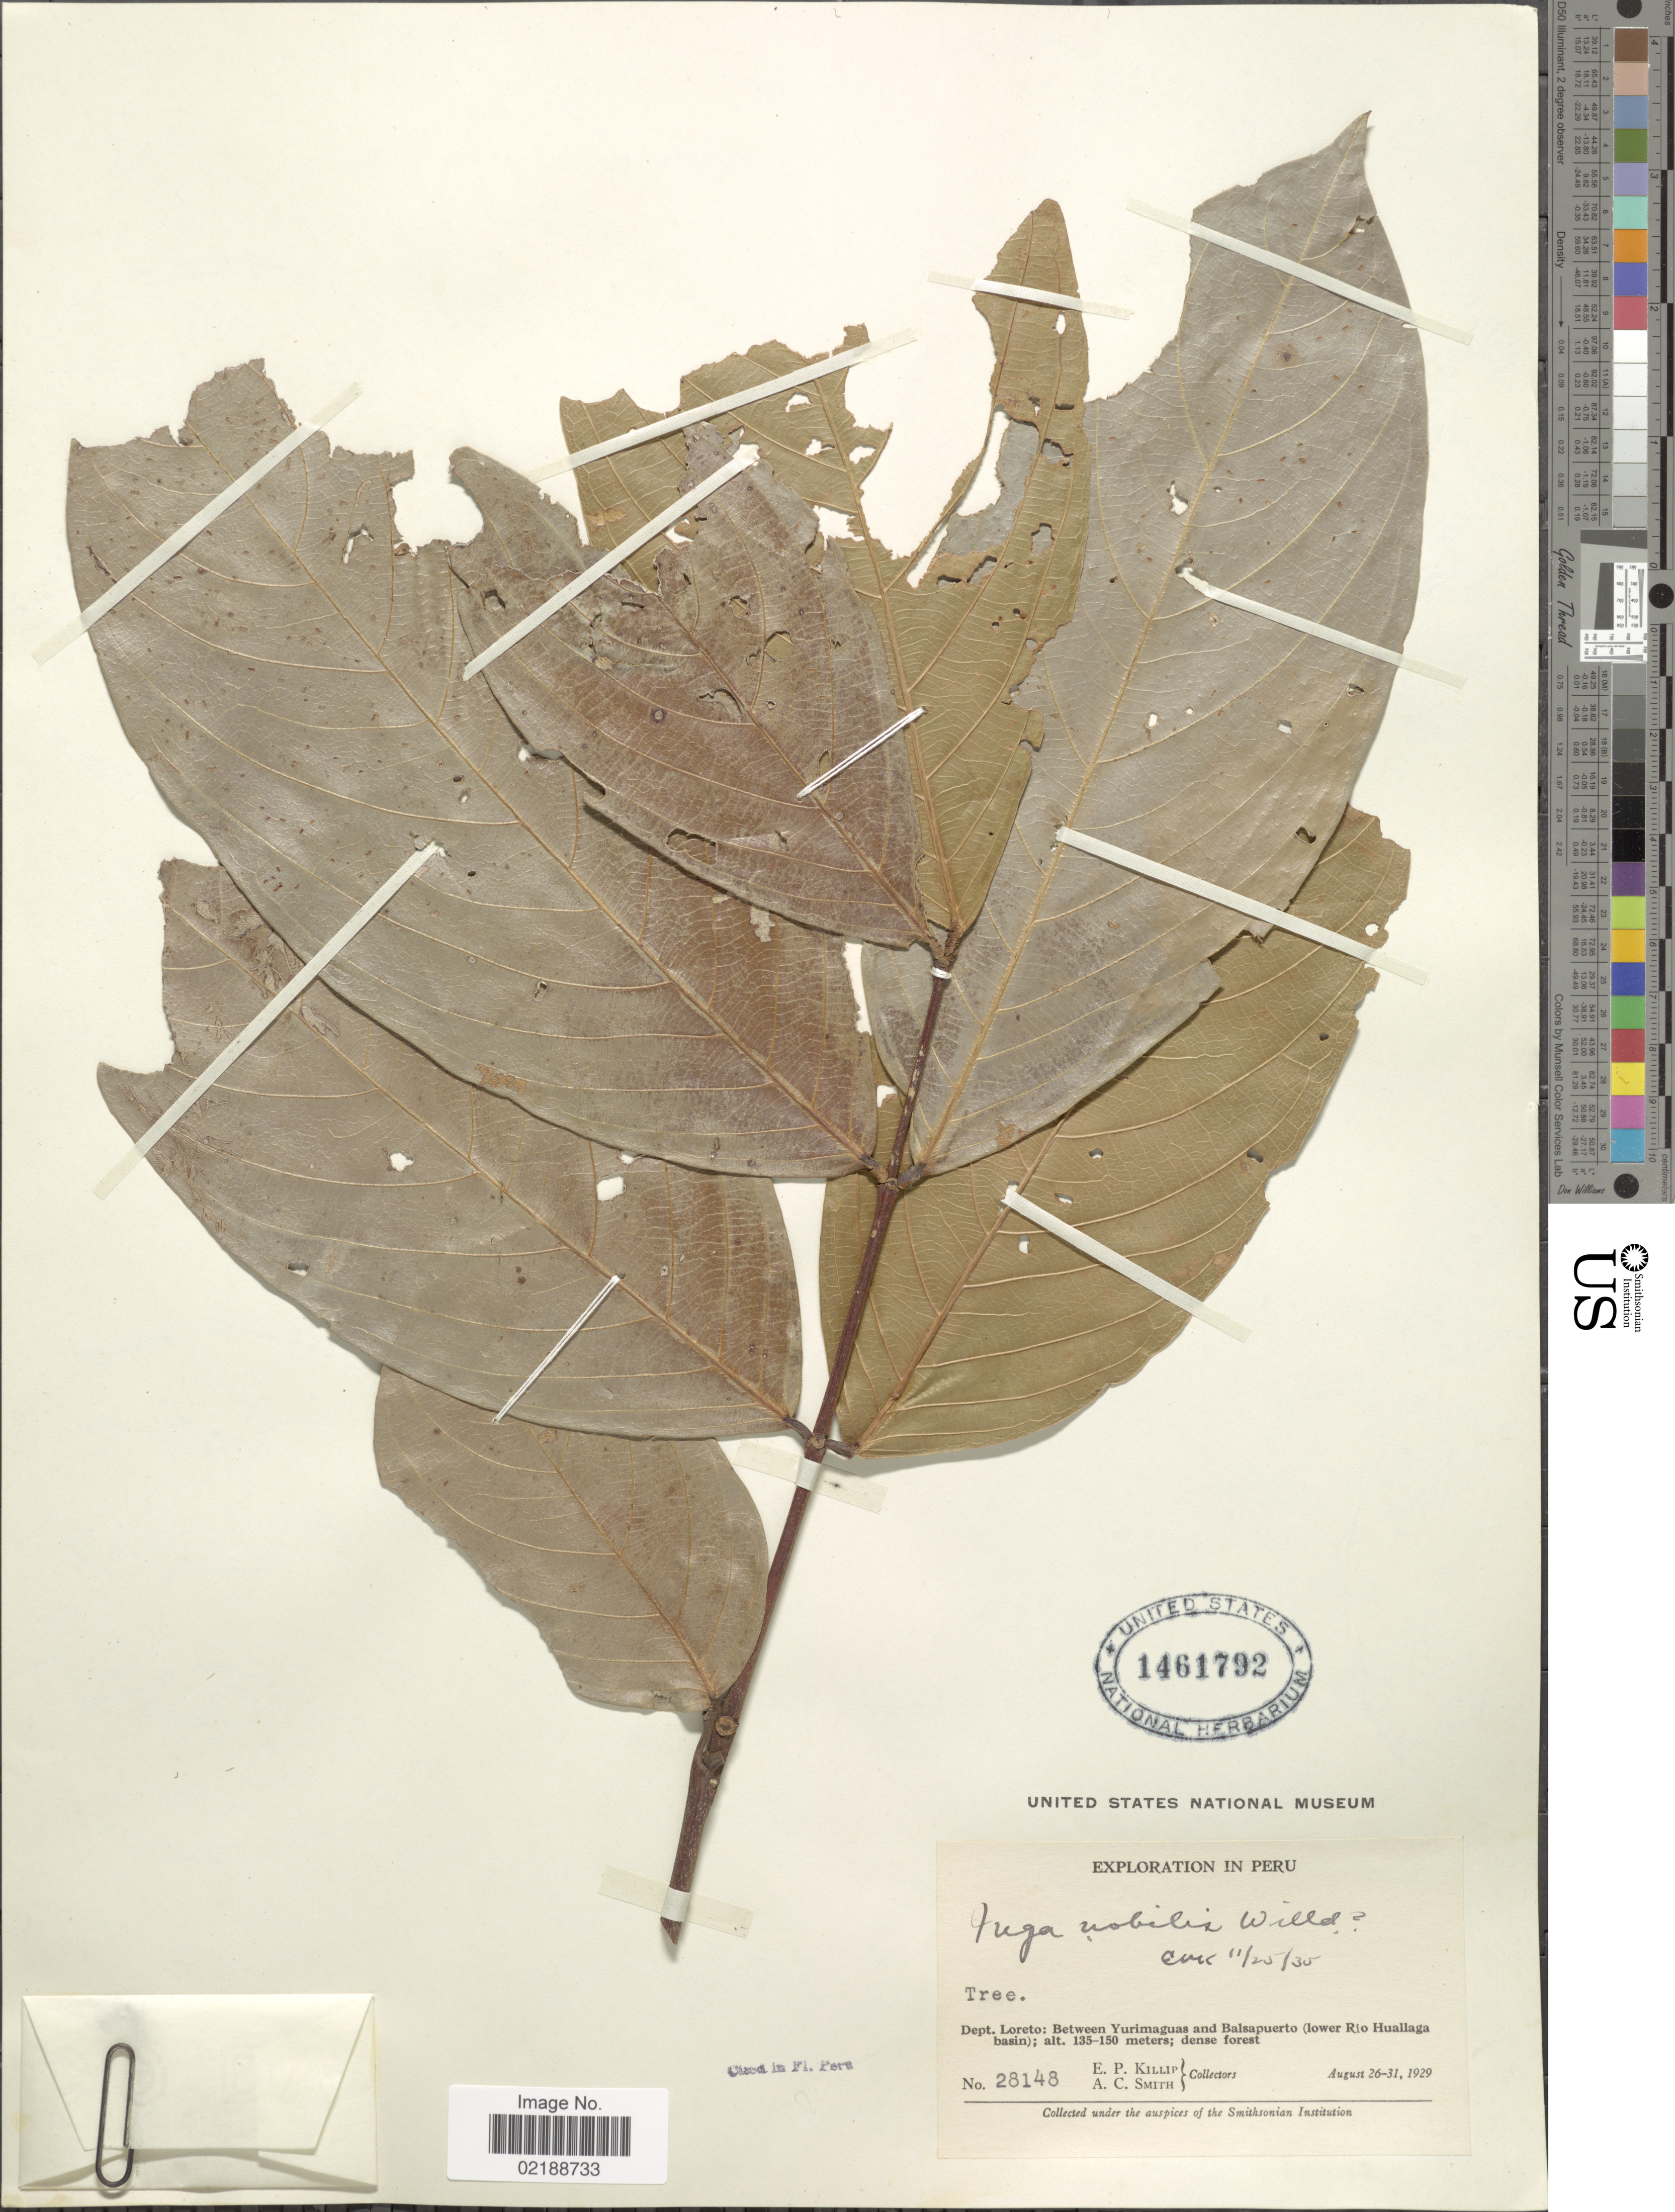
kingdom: Plantae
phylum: Tracheophyta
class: Magnoliopsida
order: Fabales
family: Fabaceae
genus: Inga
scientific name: Inga nobilis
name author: Willd.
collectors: E. P. Killip & A. C. Smith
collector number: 28148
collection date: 1929-08-26/1929-08-31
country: Peru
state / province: Loreto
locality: Dept. Loreto: between Yurimaguas and Balsapuerto (lower Río Huallaga basin); dense forest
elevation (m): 135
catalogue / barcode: US 1461792